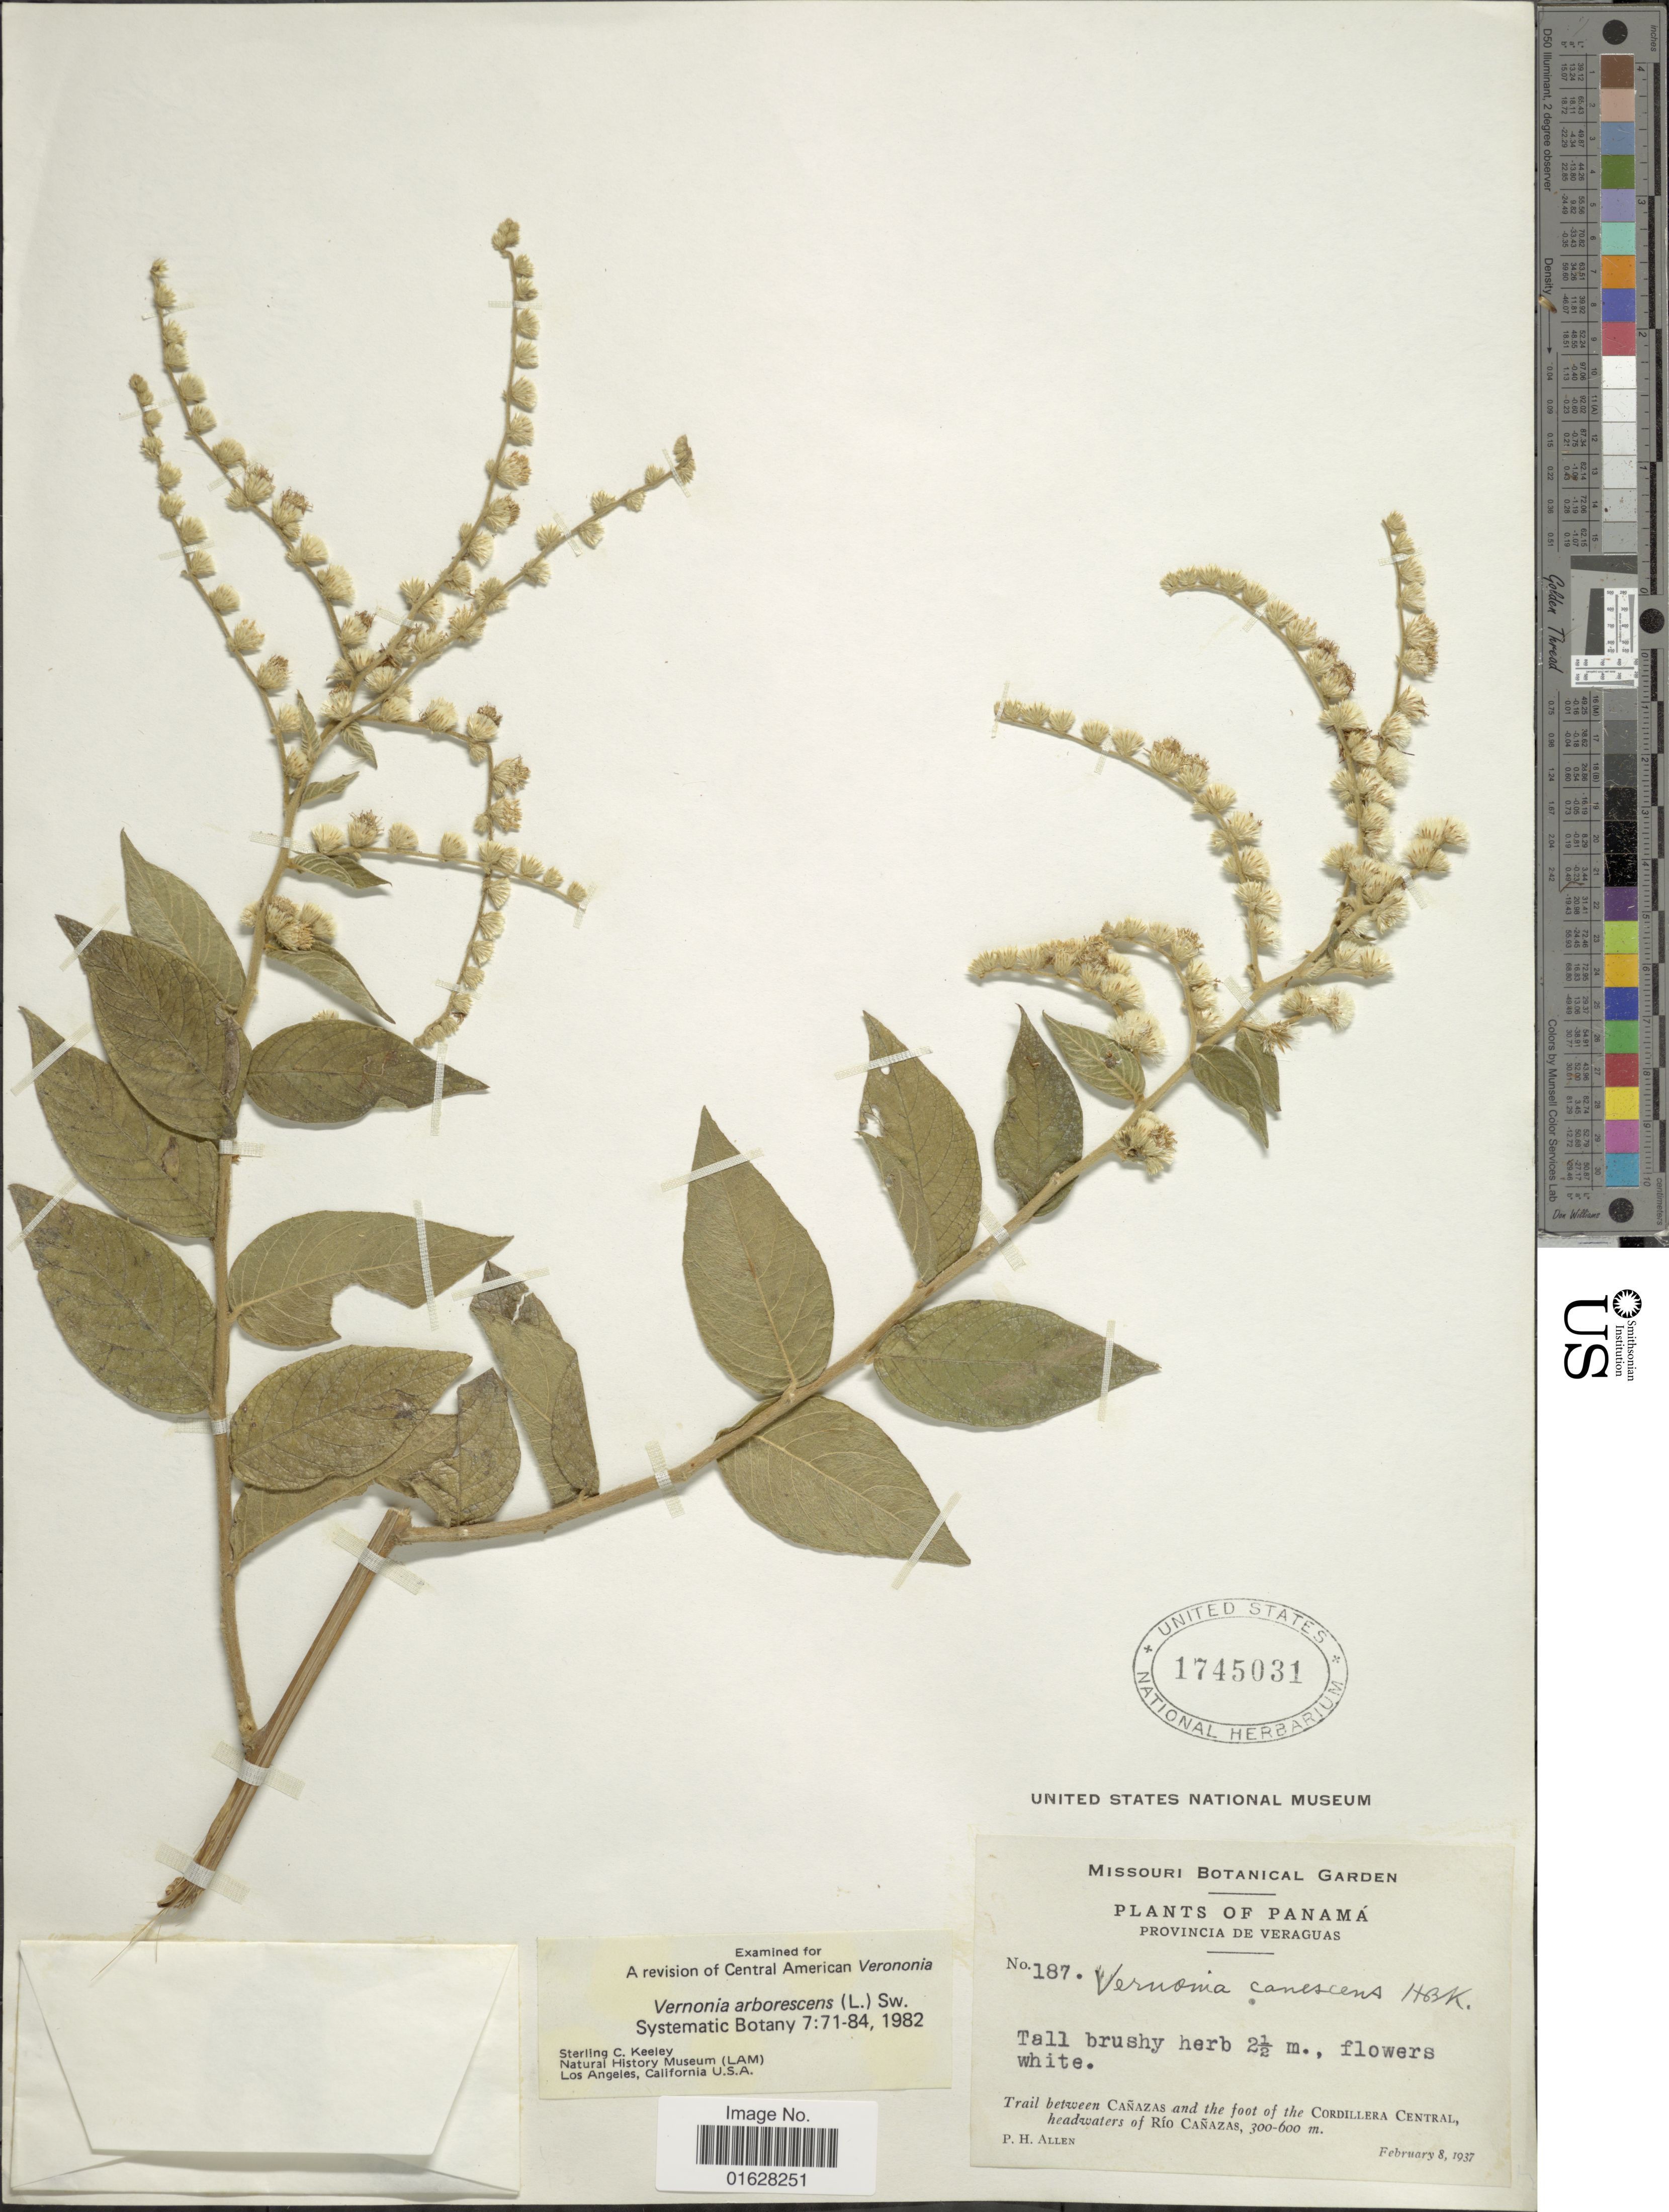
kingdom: Plantae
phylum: Tracheophyta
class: Magnoliopsida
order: Asterales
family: Asteraceae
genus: Lepidaploa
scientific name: Lepidaploa canescens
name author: (Kunth) H. Rob.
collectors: P. H. Allen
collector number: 187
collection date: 1937-02-08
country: Panama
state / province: Veraguas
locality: Provincia de Veraguas, Trail between Canazas and the foot of the Cordillera Central, headwaters of Rio Canazas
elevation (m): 300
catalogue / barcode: US 1745031